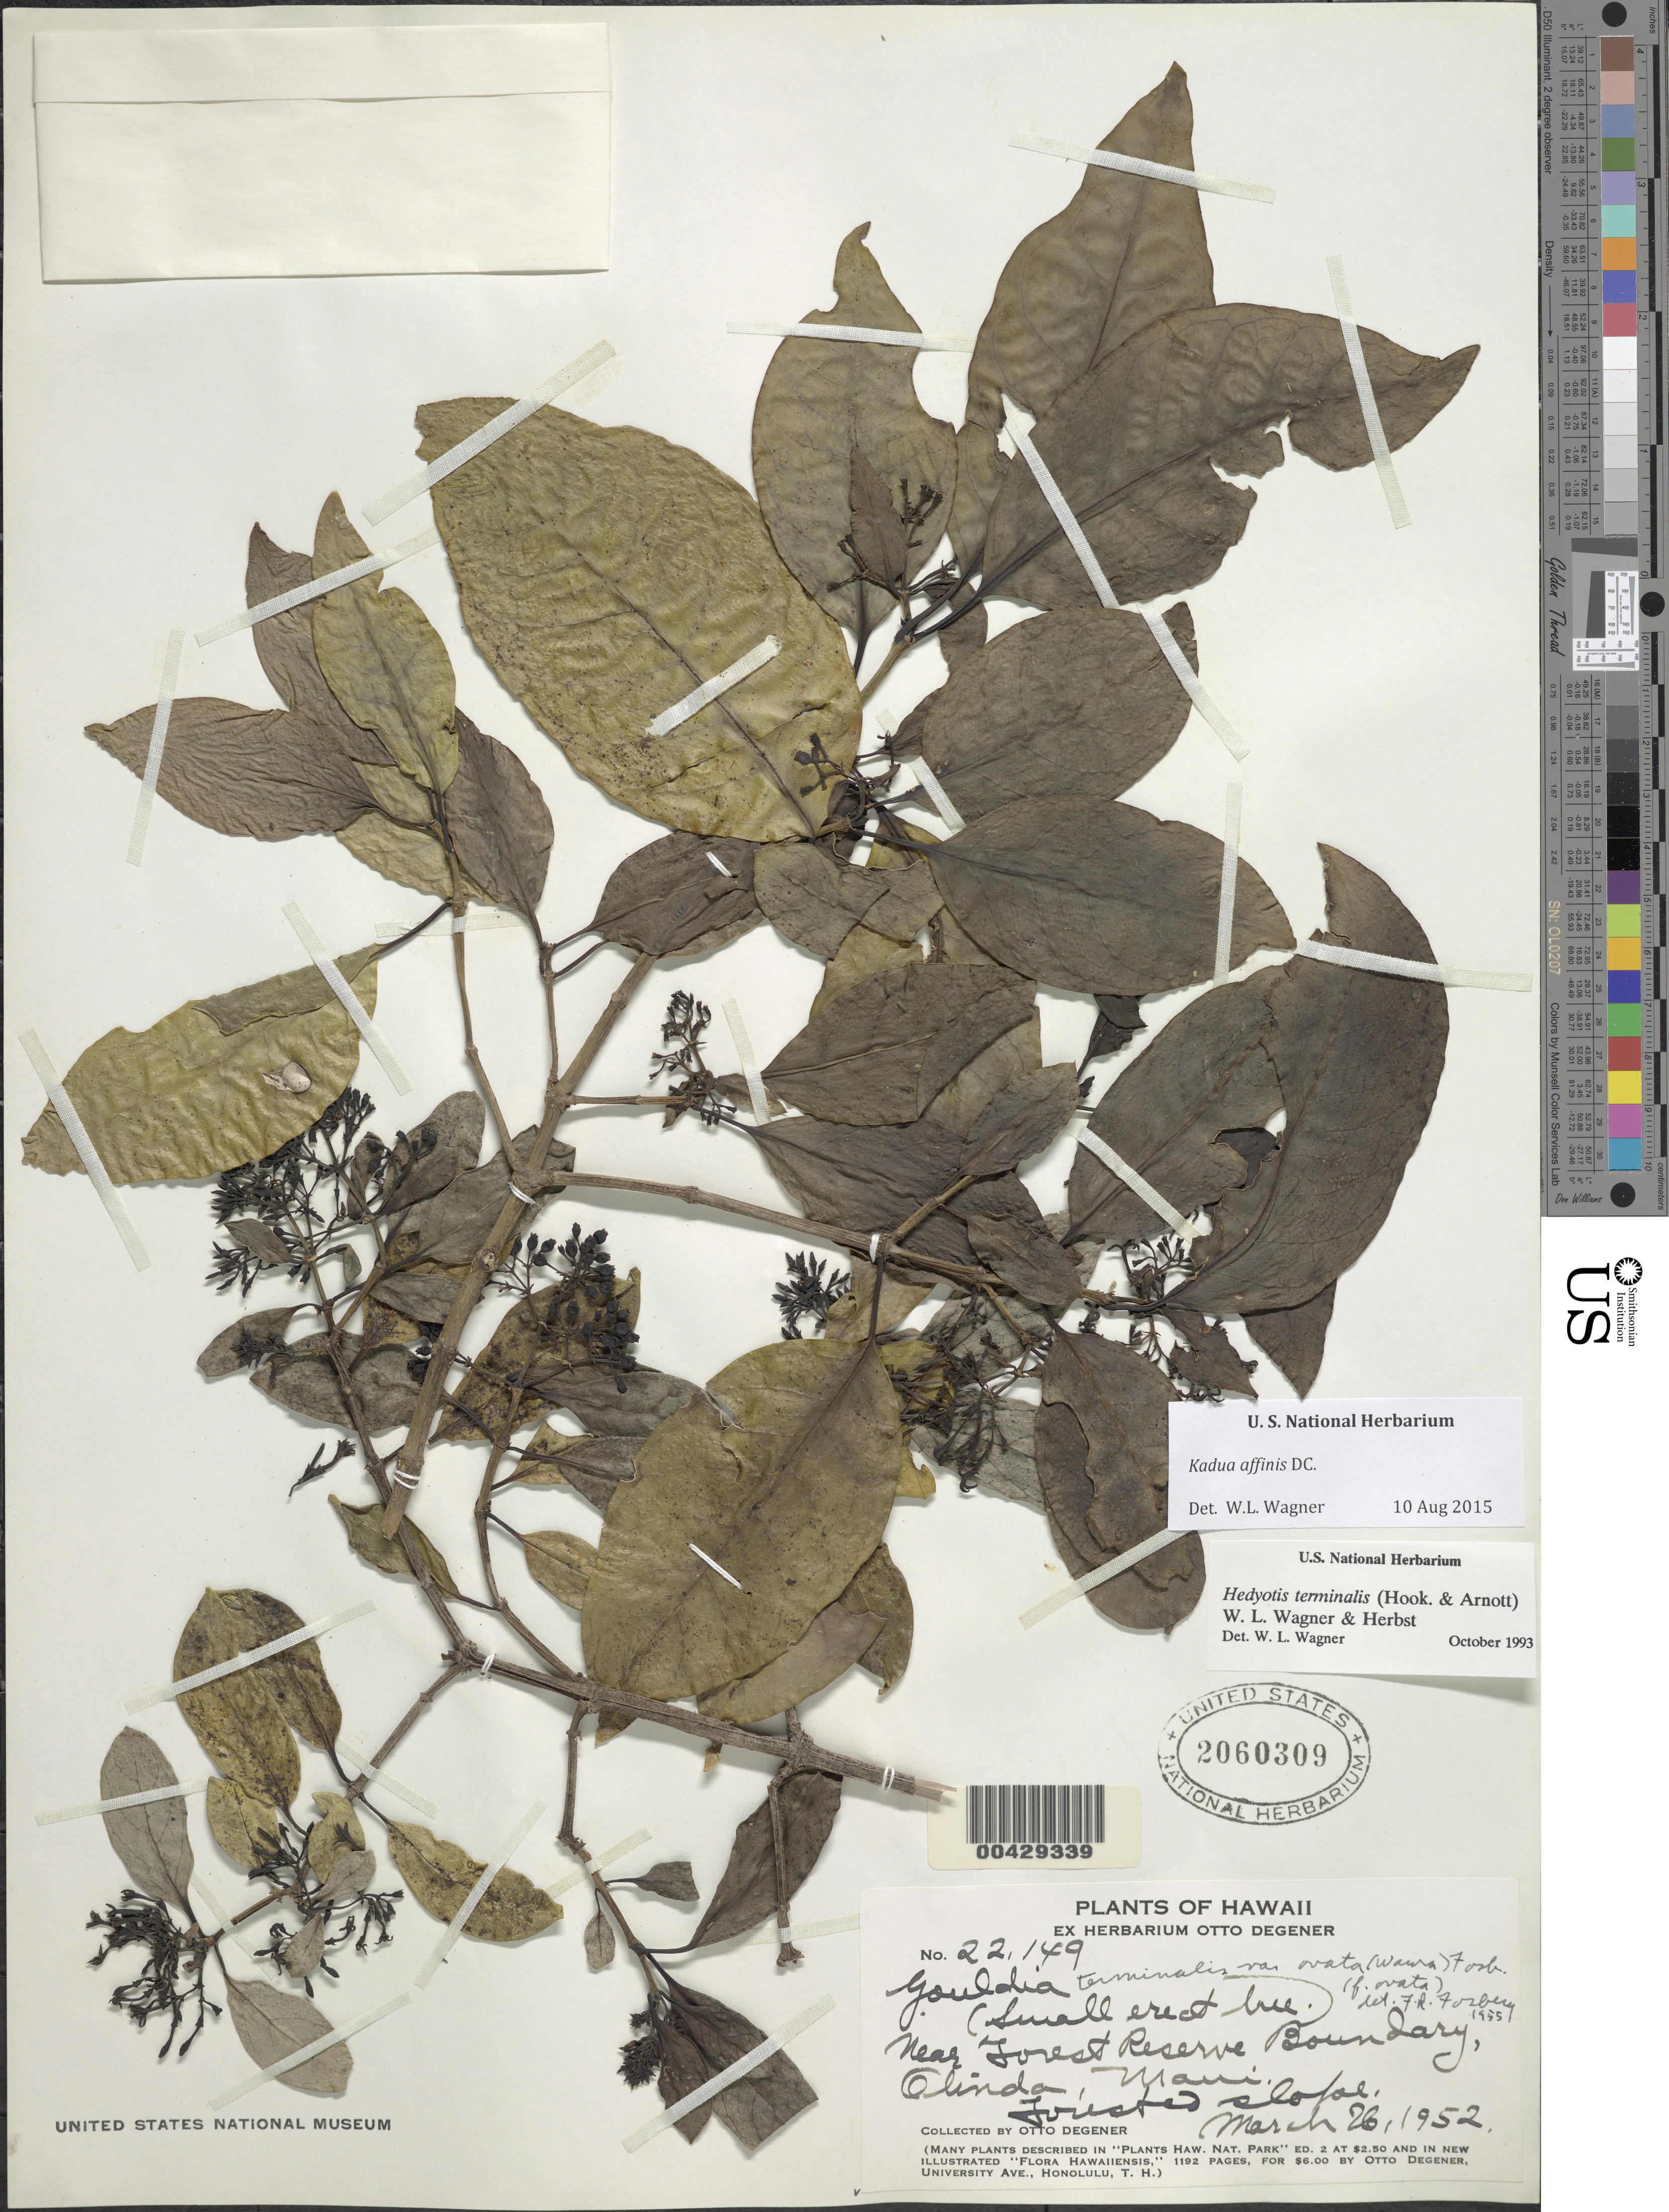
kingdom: Plantae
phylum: Tracheophyta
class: Magnoliopsida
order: Gentianales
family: Rubiaceae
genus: Kadua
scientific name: Kadua affinis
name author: DC.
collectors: O. Degener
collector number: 22149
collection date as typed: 26 Mar 1952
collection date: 1952-03-26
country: United States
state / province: Hawaii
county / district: Maui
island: Maui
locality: Near Forest Reserve Boundary, Olinda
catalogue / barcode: US 2060309